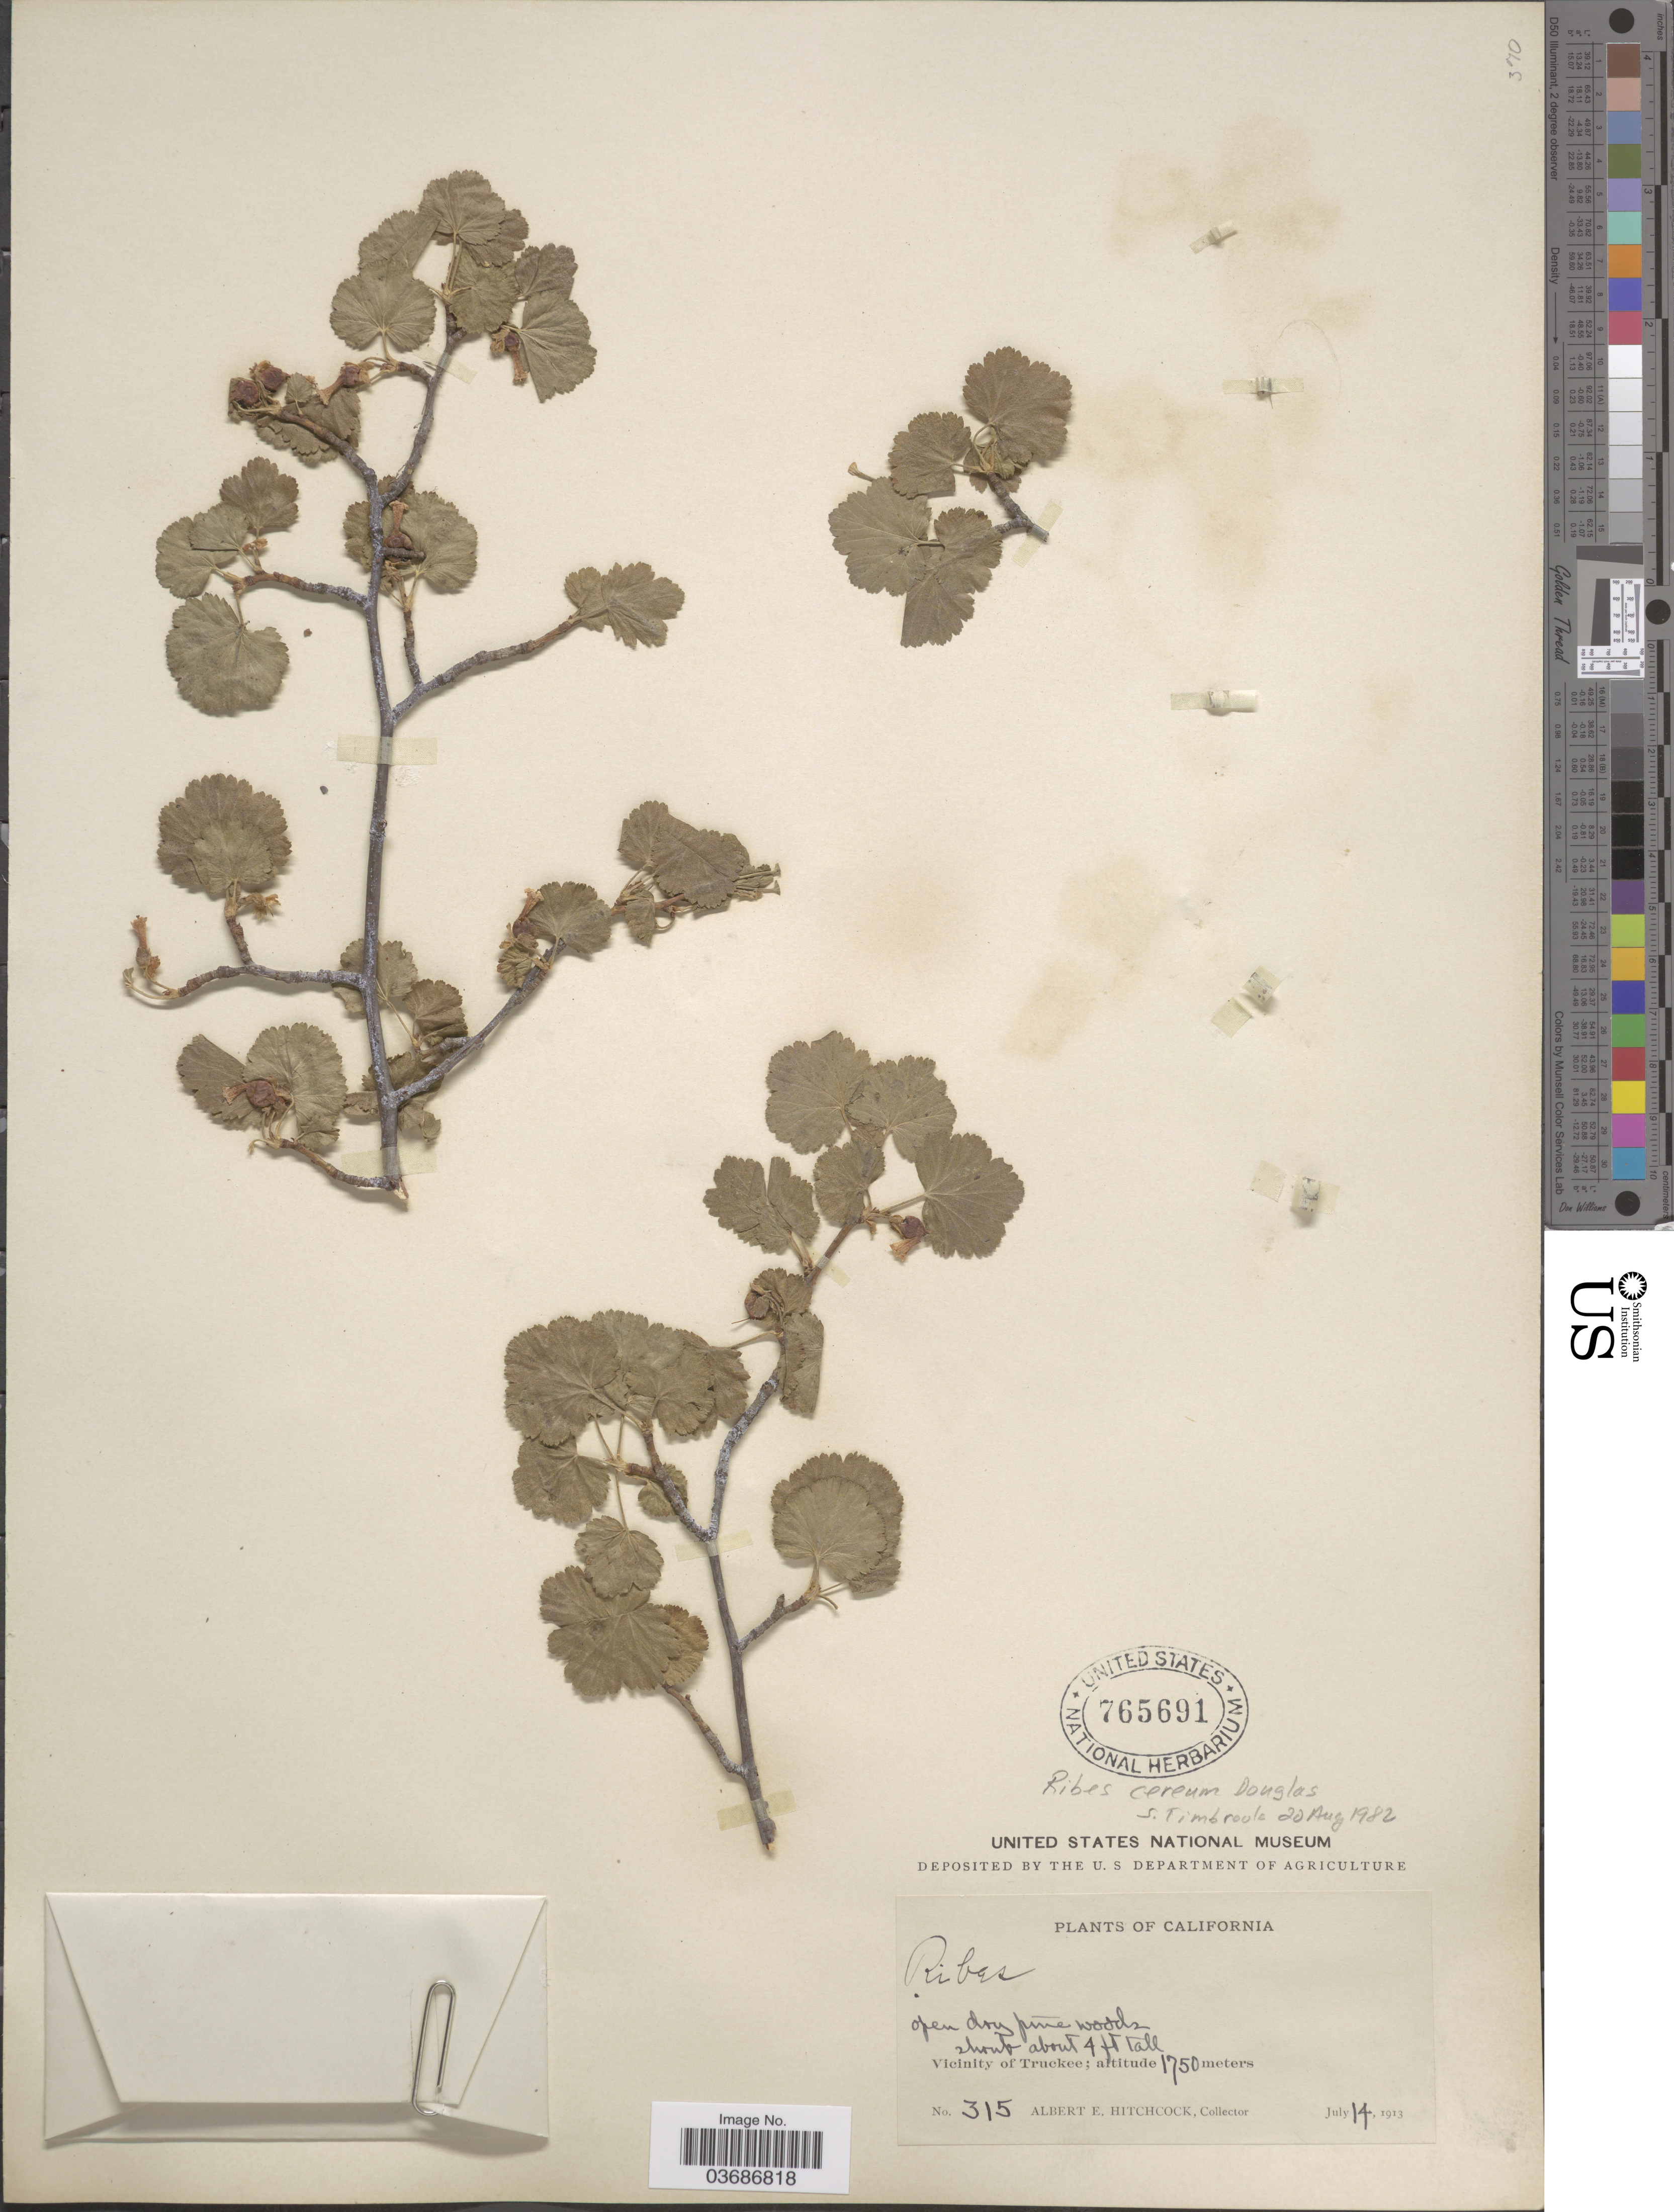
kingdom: Plantae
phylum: Tracheophyta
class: Magnoliopsida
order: Saxifragales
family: Grossulariaceae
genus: Ribes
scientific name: Ribes cereum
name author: Douglas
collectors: A. Hitchcock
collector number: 315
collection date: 1913-07-14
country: United States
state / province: California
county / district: Nevada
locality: Vicinity of Truckee.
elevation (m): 1750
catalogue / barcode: US 765691